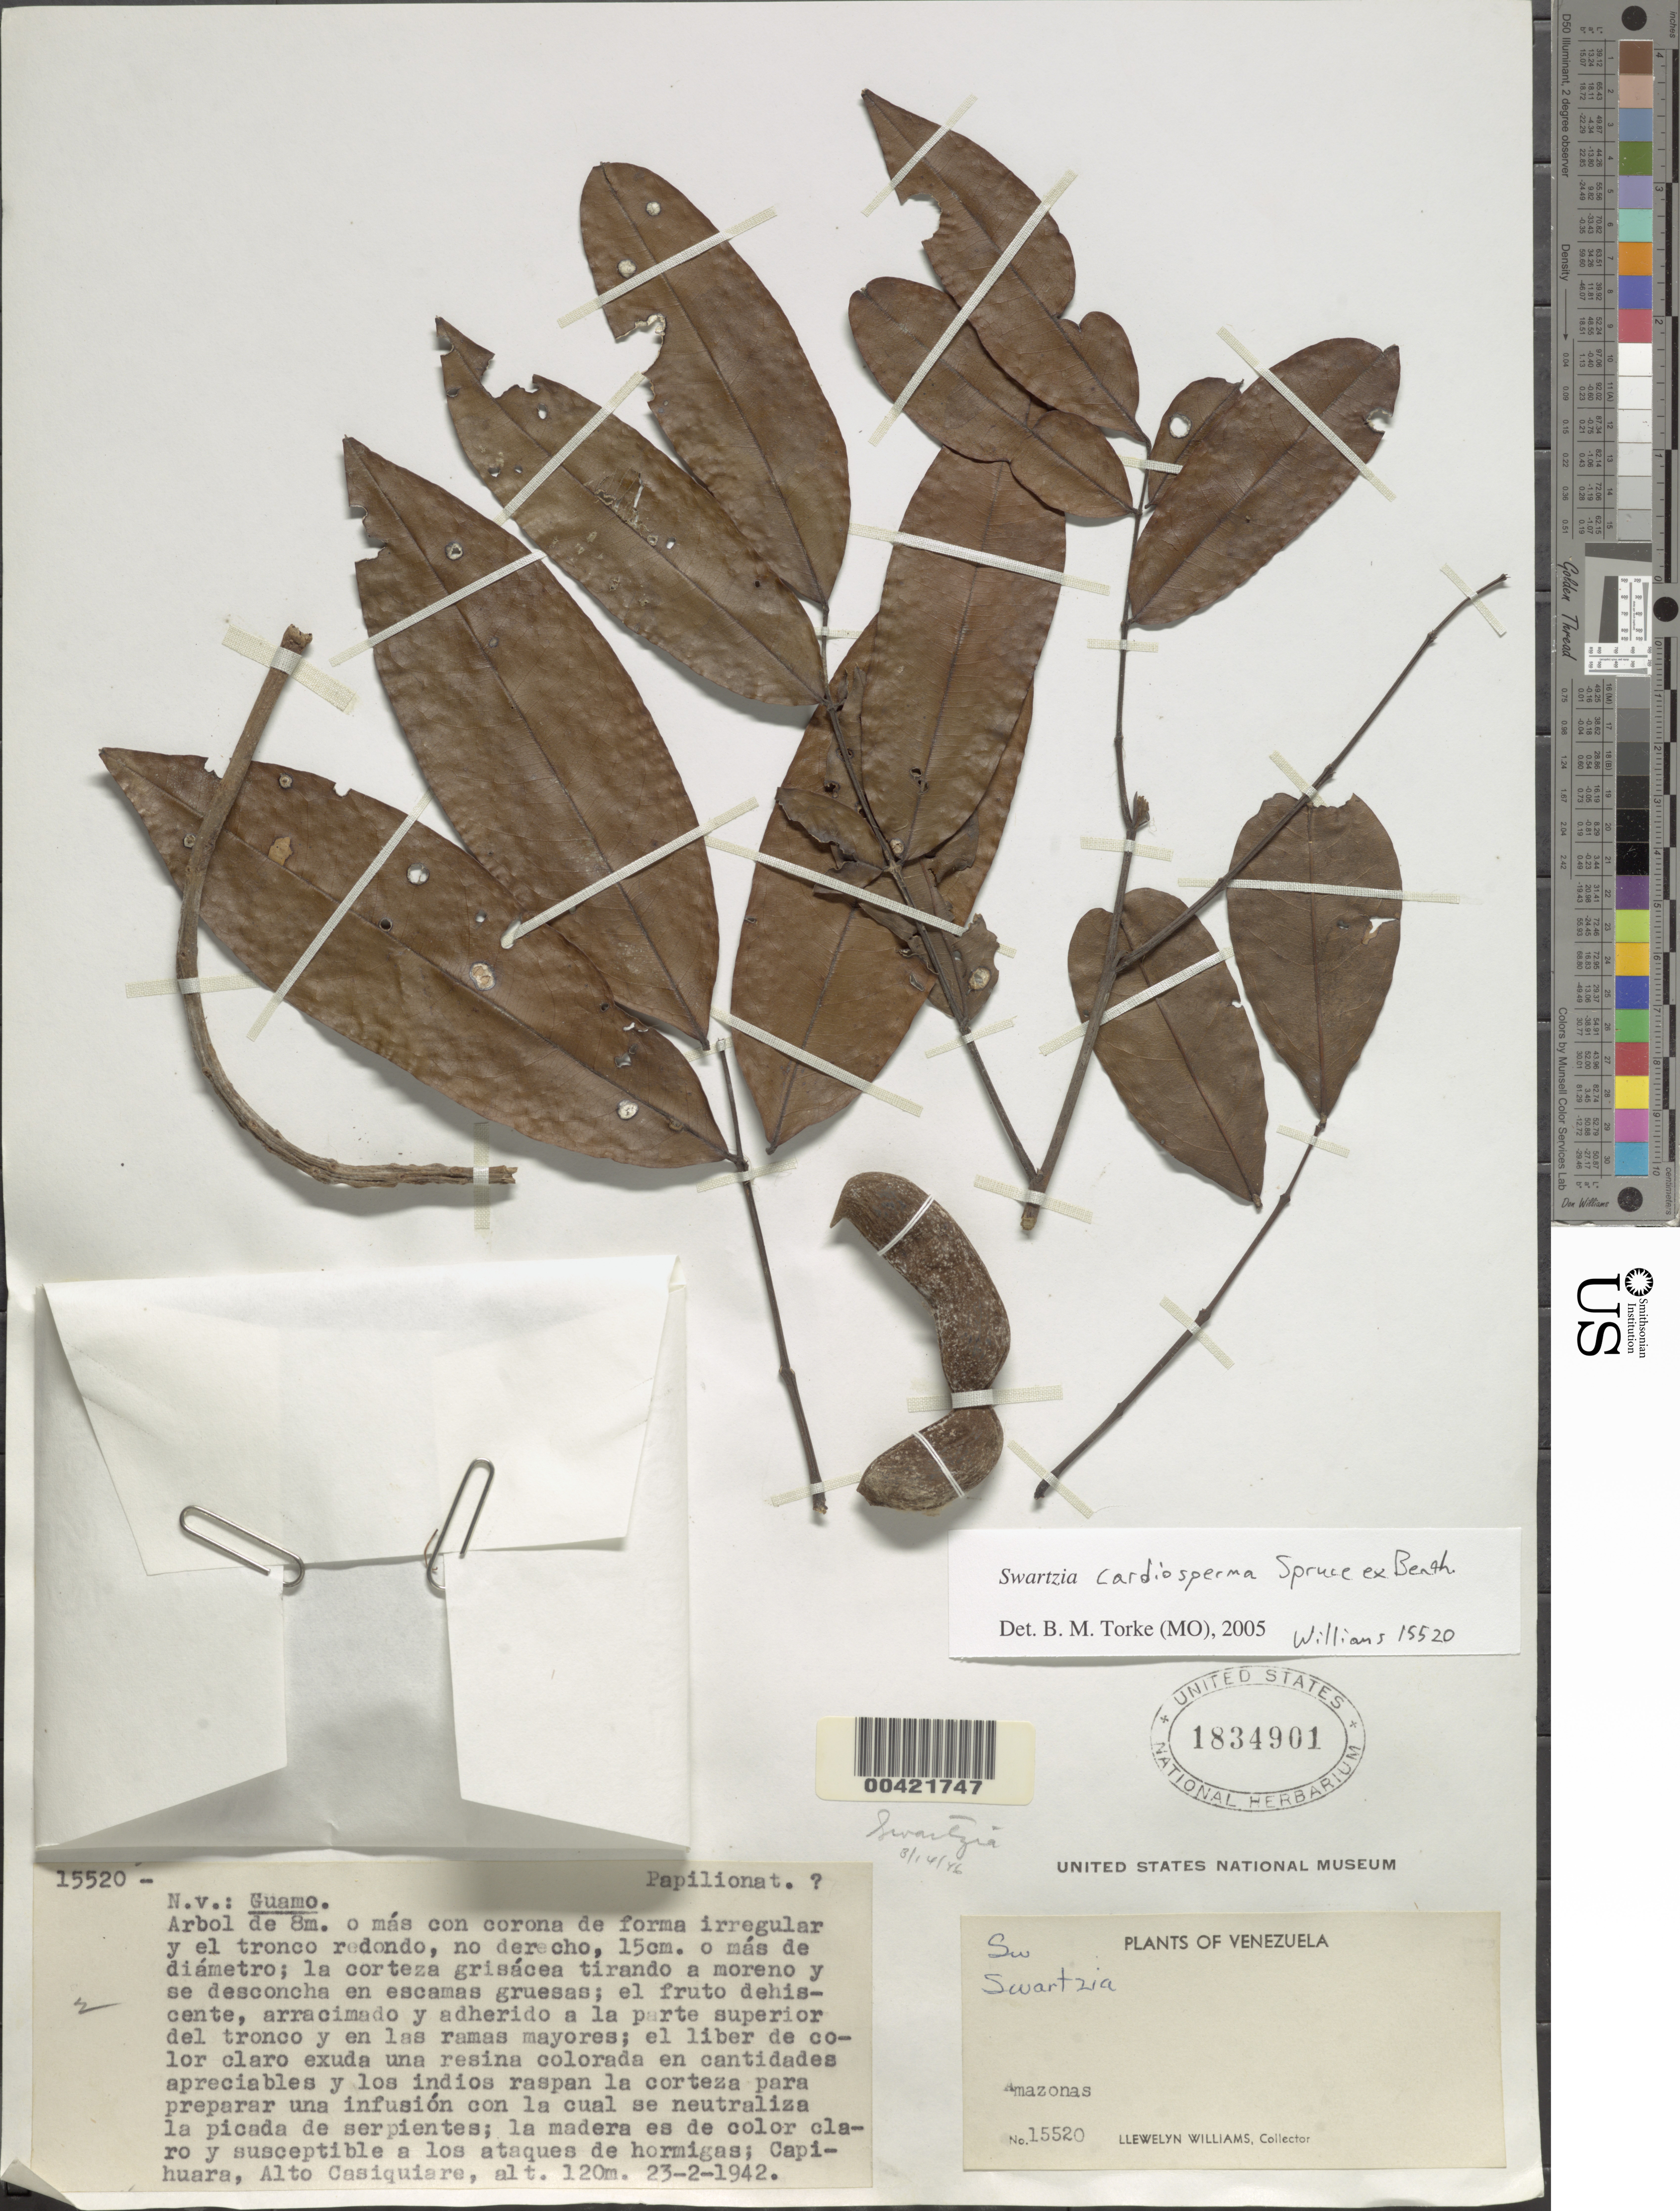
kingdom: Plantae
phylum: Tracheophyta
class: Magnoliopsida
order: Fabales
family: Fabaceae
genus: Swartzia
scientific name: Swartzia cardiosperma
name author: Spruce ex Benth.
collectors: Ll. Williams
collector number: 15520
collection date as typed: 23 Feb 1942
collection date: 1942-02-23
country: Venezuela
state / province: Amazonas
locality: Capihuara; alto casiquiare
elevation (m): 120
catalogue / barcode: US 1834901